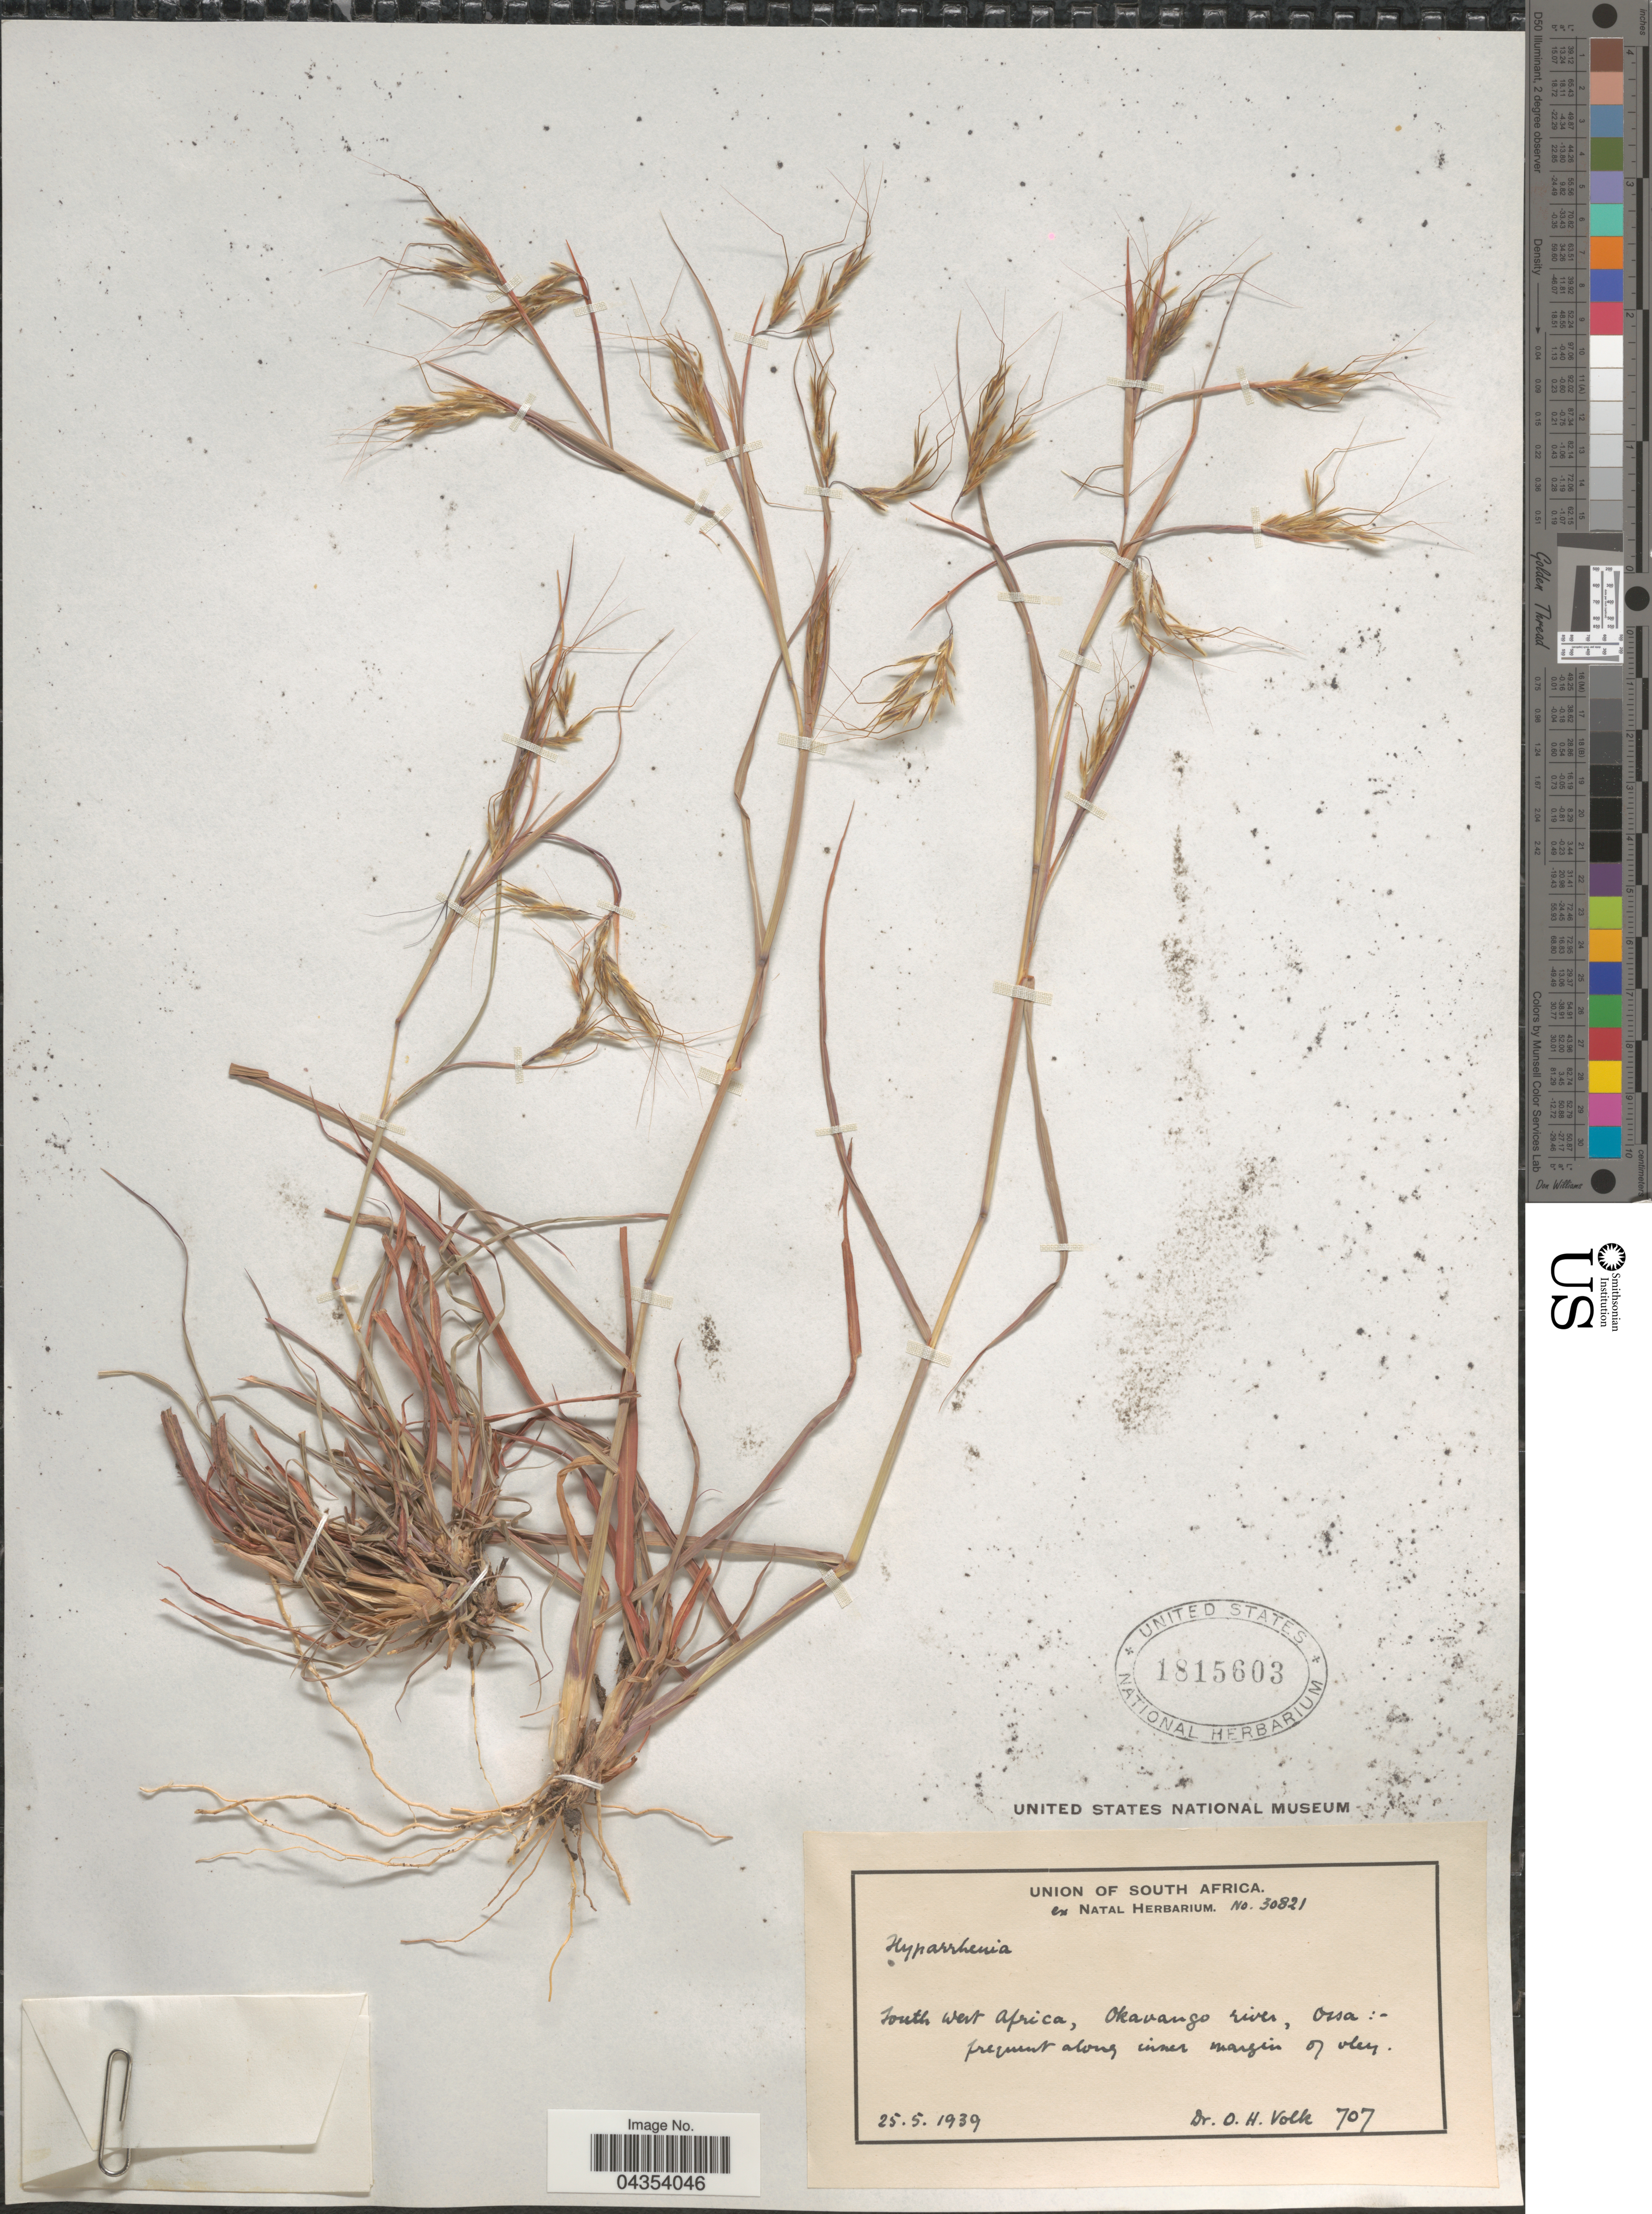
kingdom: Plantae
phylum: Tracheophyta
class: Liliopsida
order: Poales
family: Poaceae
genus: Hyparrhenia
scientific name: Hyparrhenia sp.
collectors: O. Volk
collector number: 707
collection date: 1939-05-25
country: Namibia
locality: South West Africa, Okavango river, Ossa.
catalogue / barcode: US 1815603